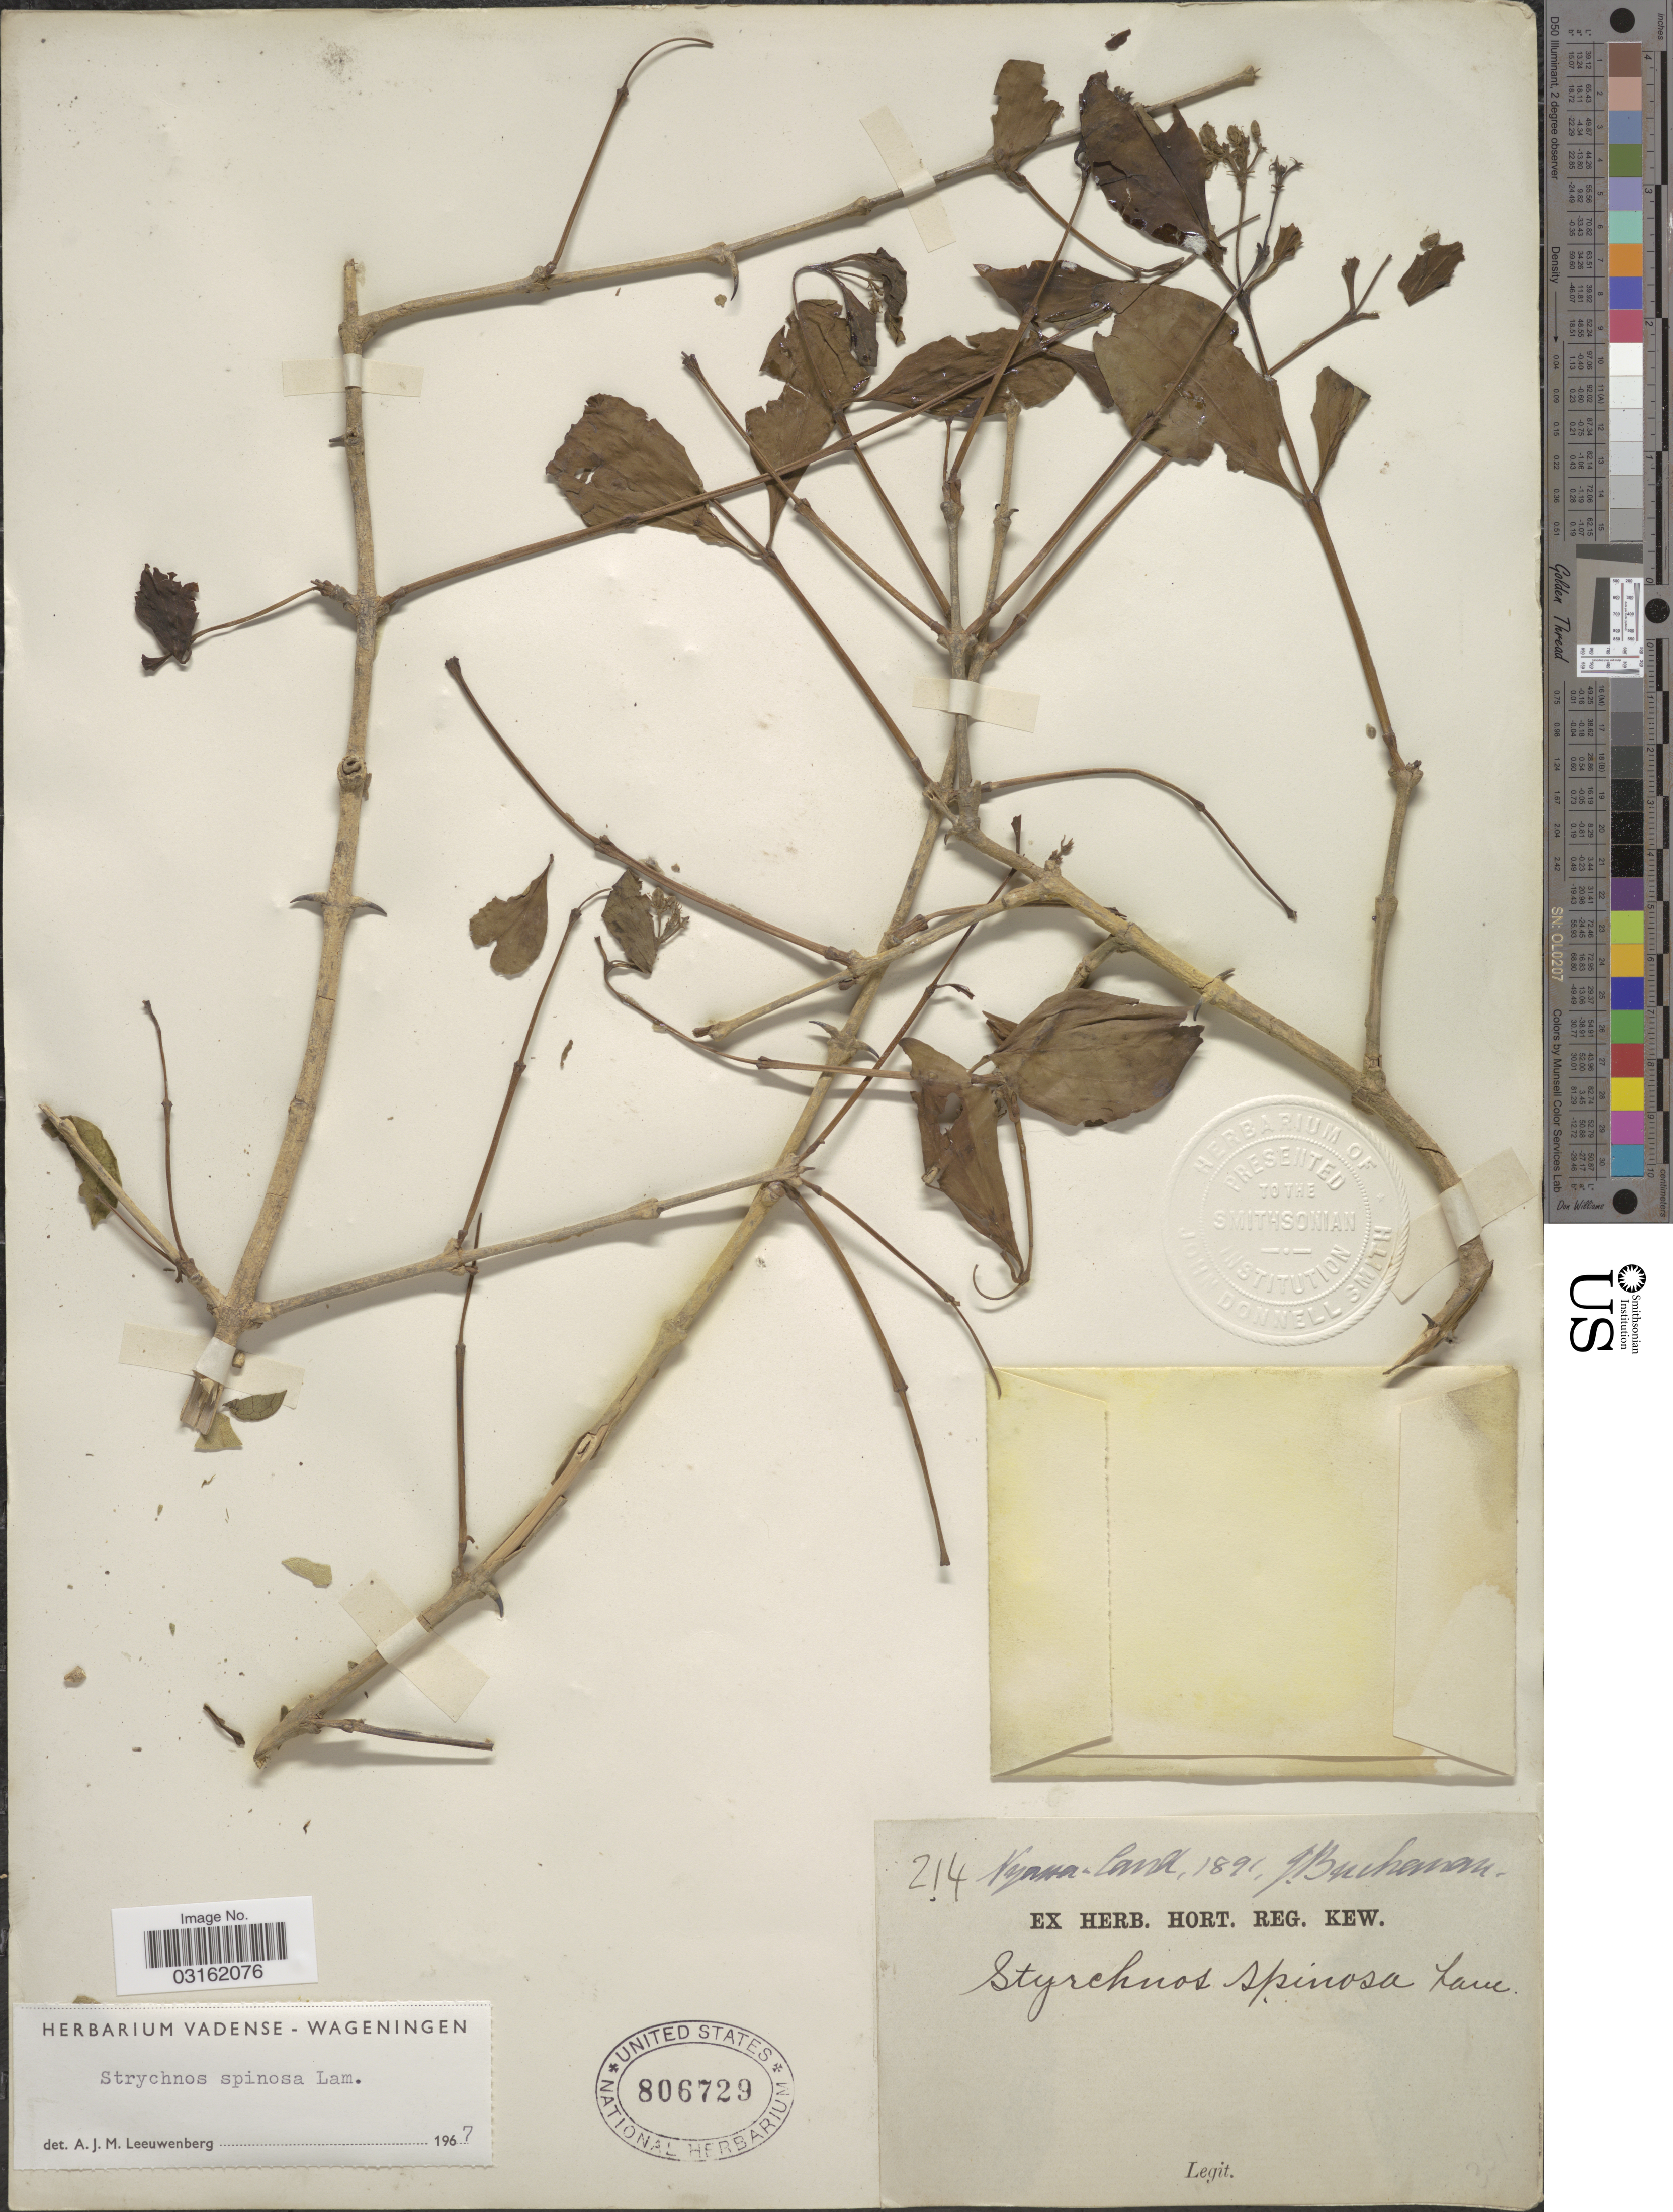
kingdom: Plantae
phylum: Tracheophyta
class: Magnoliopsida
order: Gentianales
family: Loganiaceae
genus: Strychnos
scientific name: Strychnos spinosa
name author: Lam.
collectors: J. Buchanan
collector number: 214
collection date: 1891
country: Malawi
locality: Nyassa-land.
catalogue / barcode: US 806729